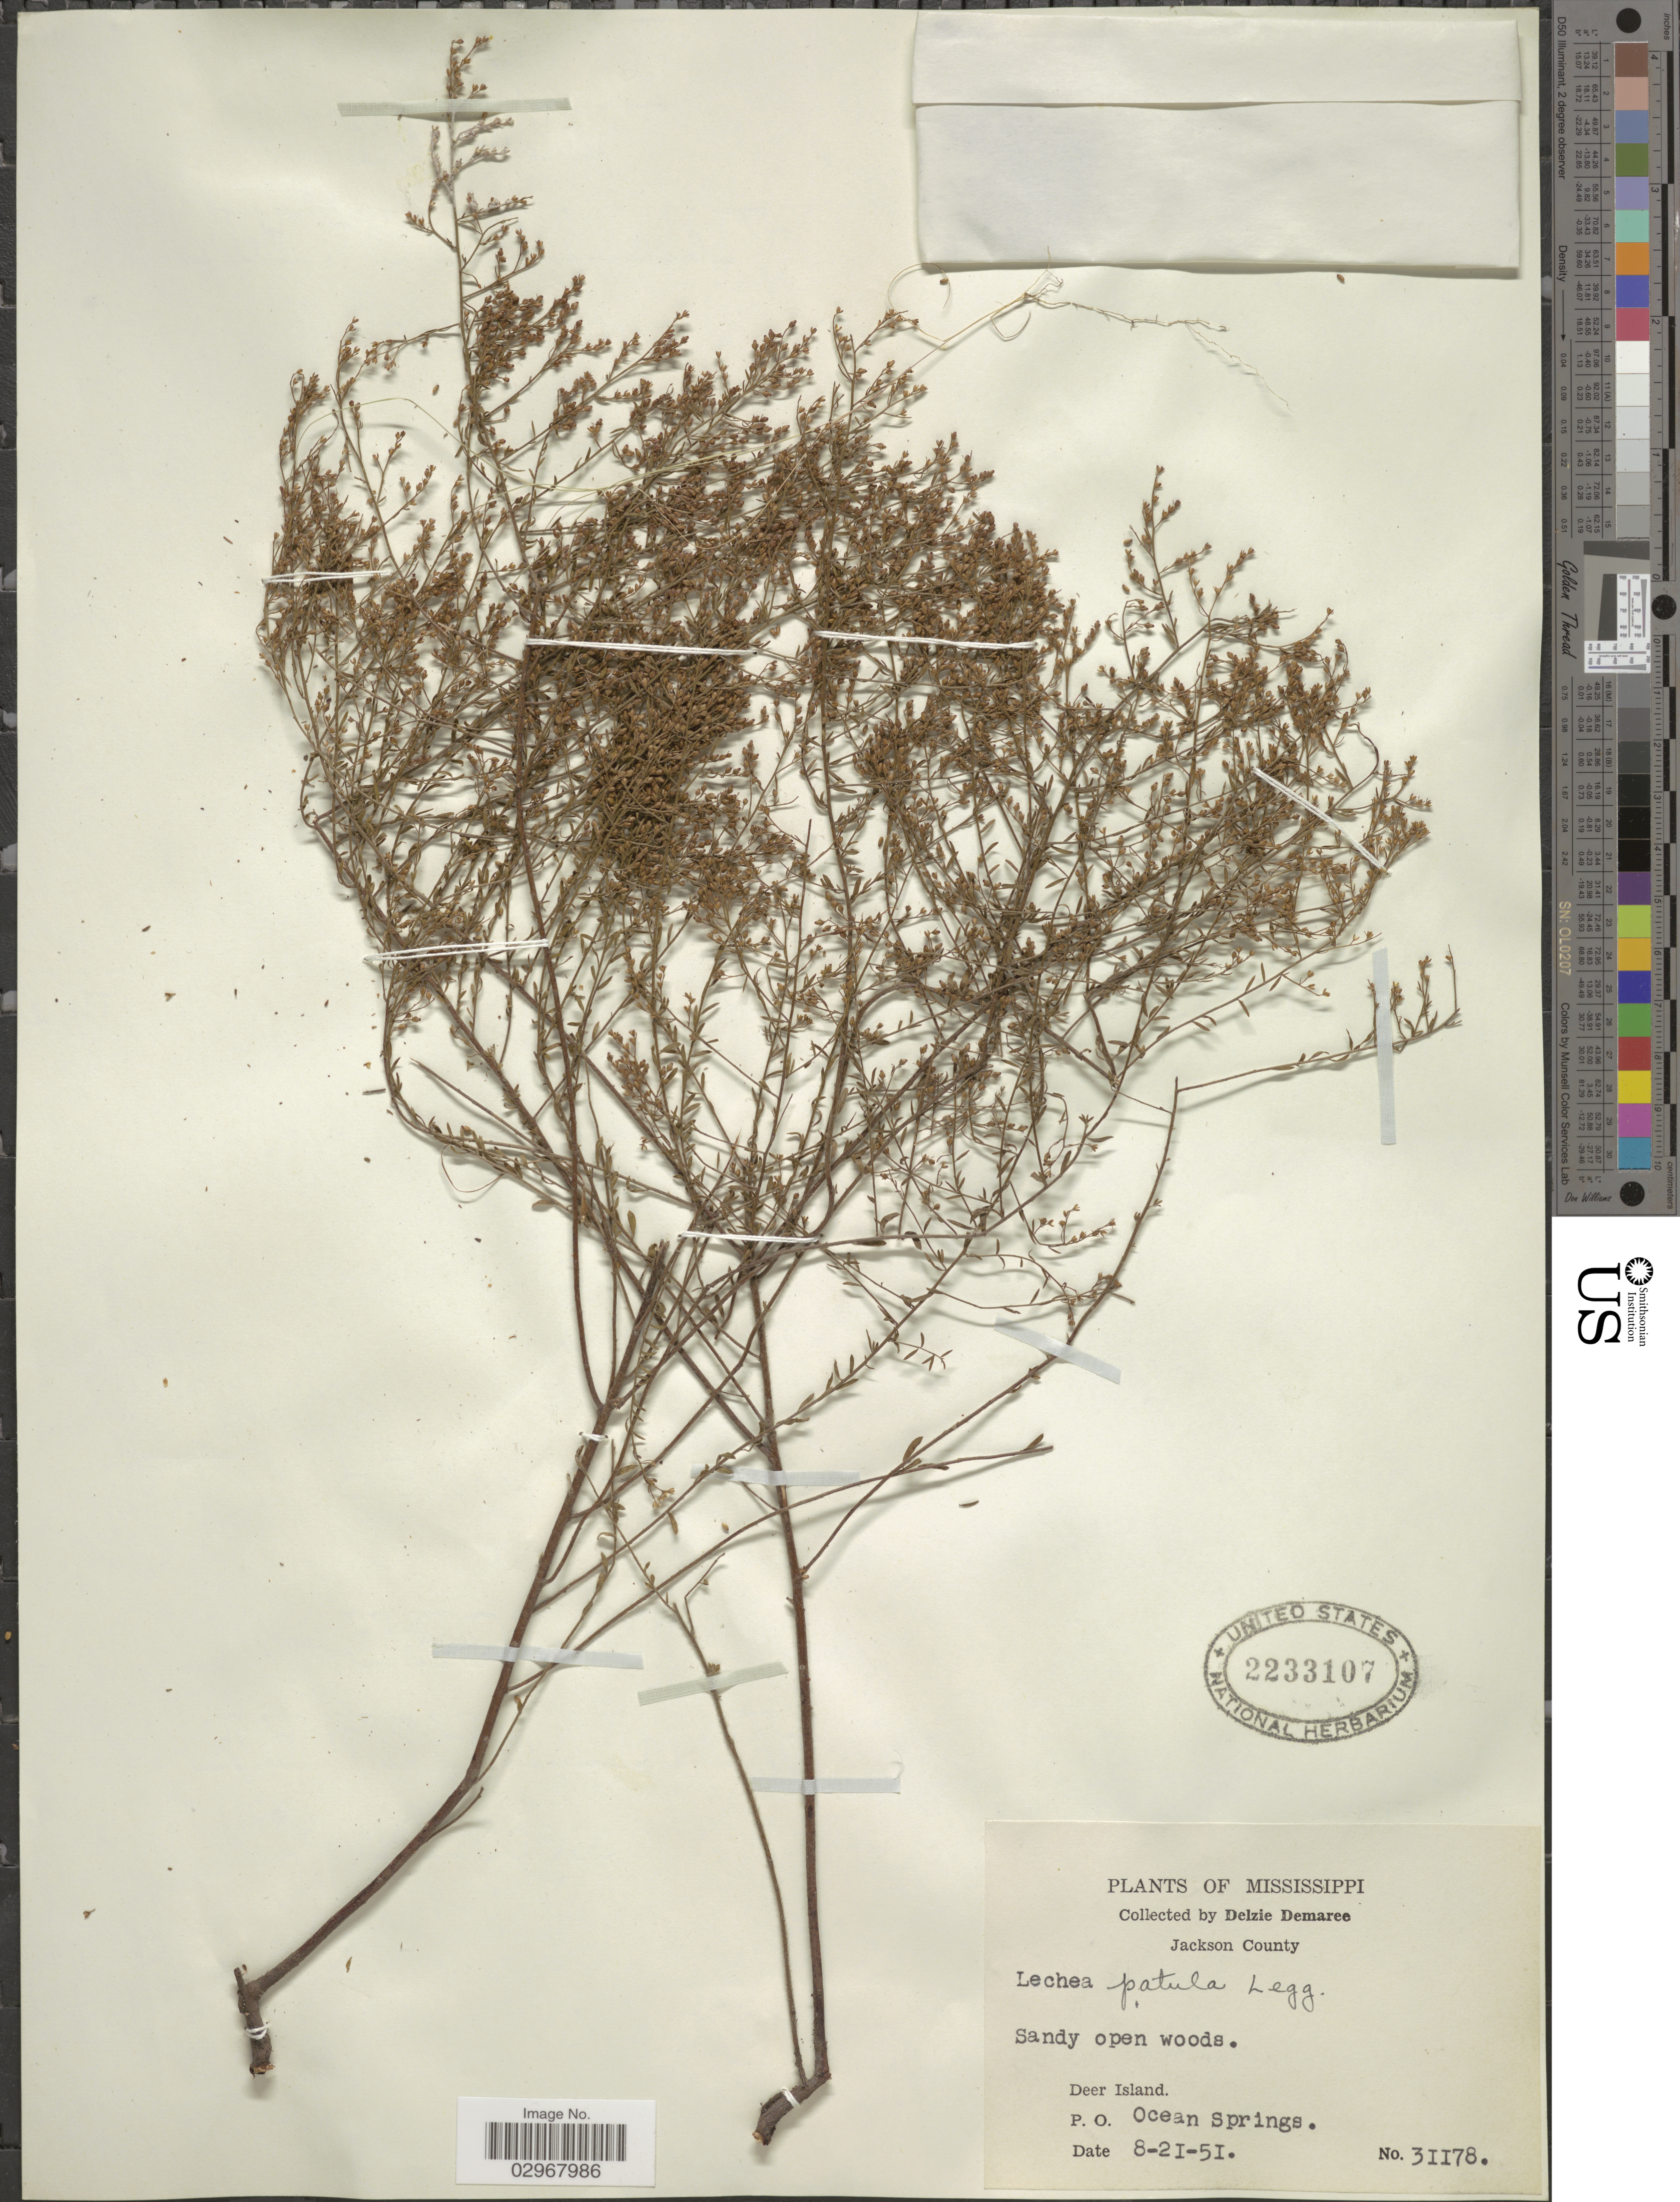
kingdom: Plantae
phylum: Tracheophyta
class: Magnoliopsida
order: Malvales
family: Cistaceae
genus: Lechea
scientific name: Lechea patula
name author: Legg.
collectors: D. Demaree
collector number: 31178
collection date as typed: Transcribed d/m/y: 21/8/51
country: United States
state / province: Mississippi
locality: Jackson County. Deer Island. P. O. Ocean Springs.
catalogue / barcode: US 2233107